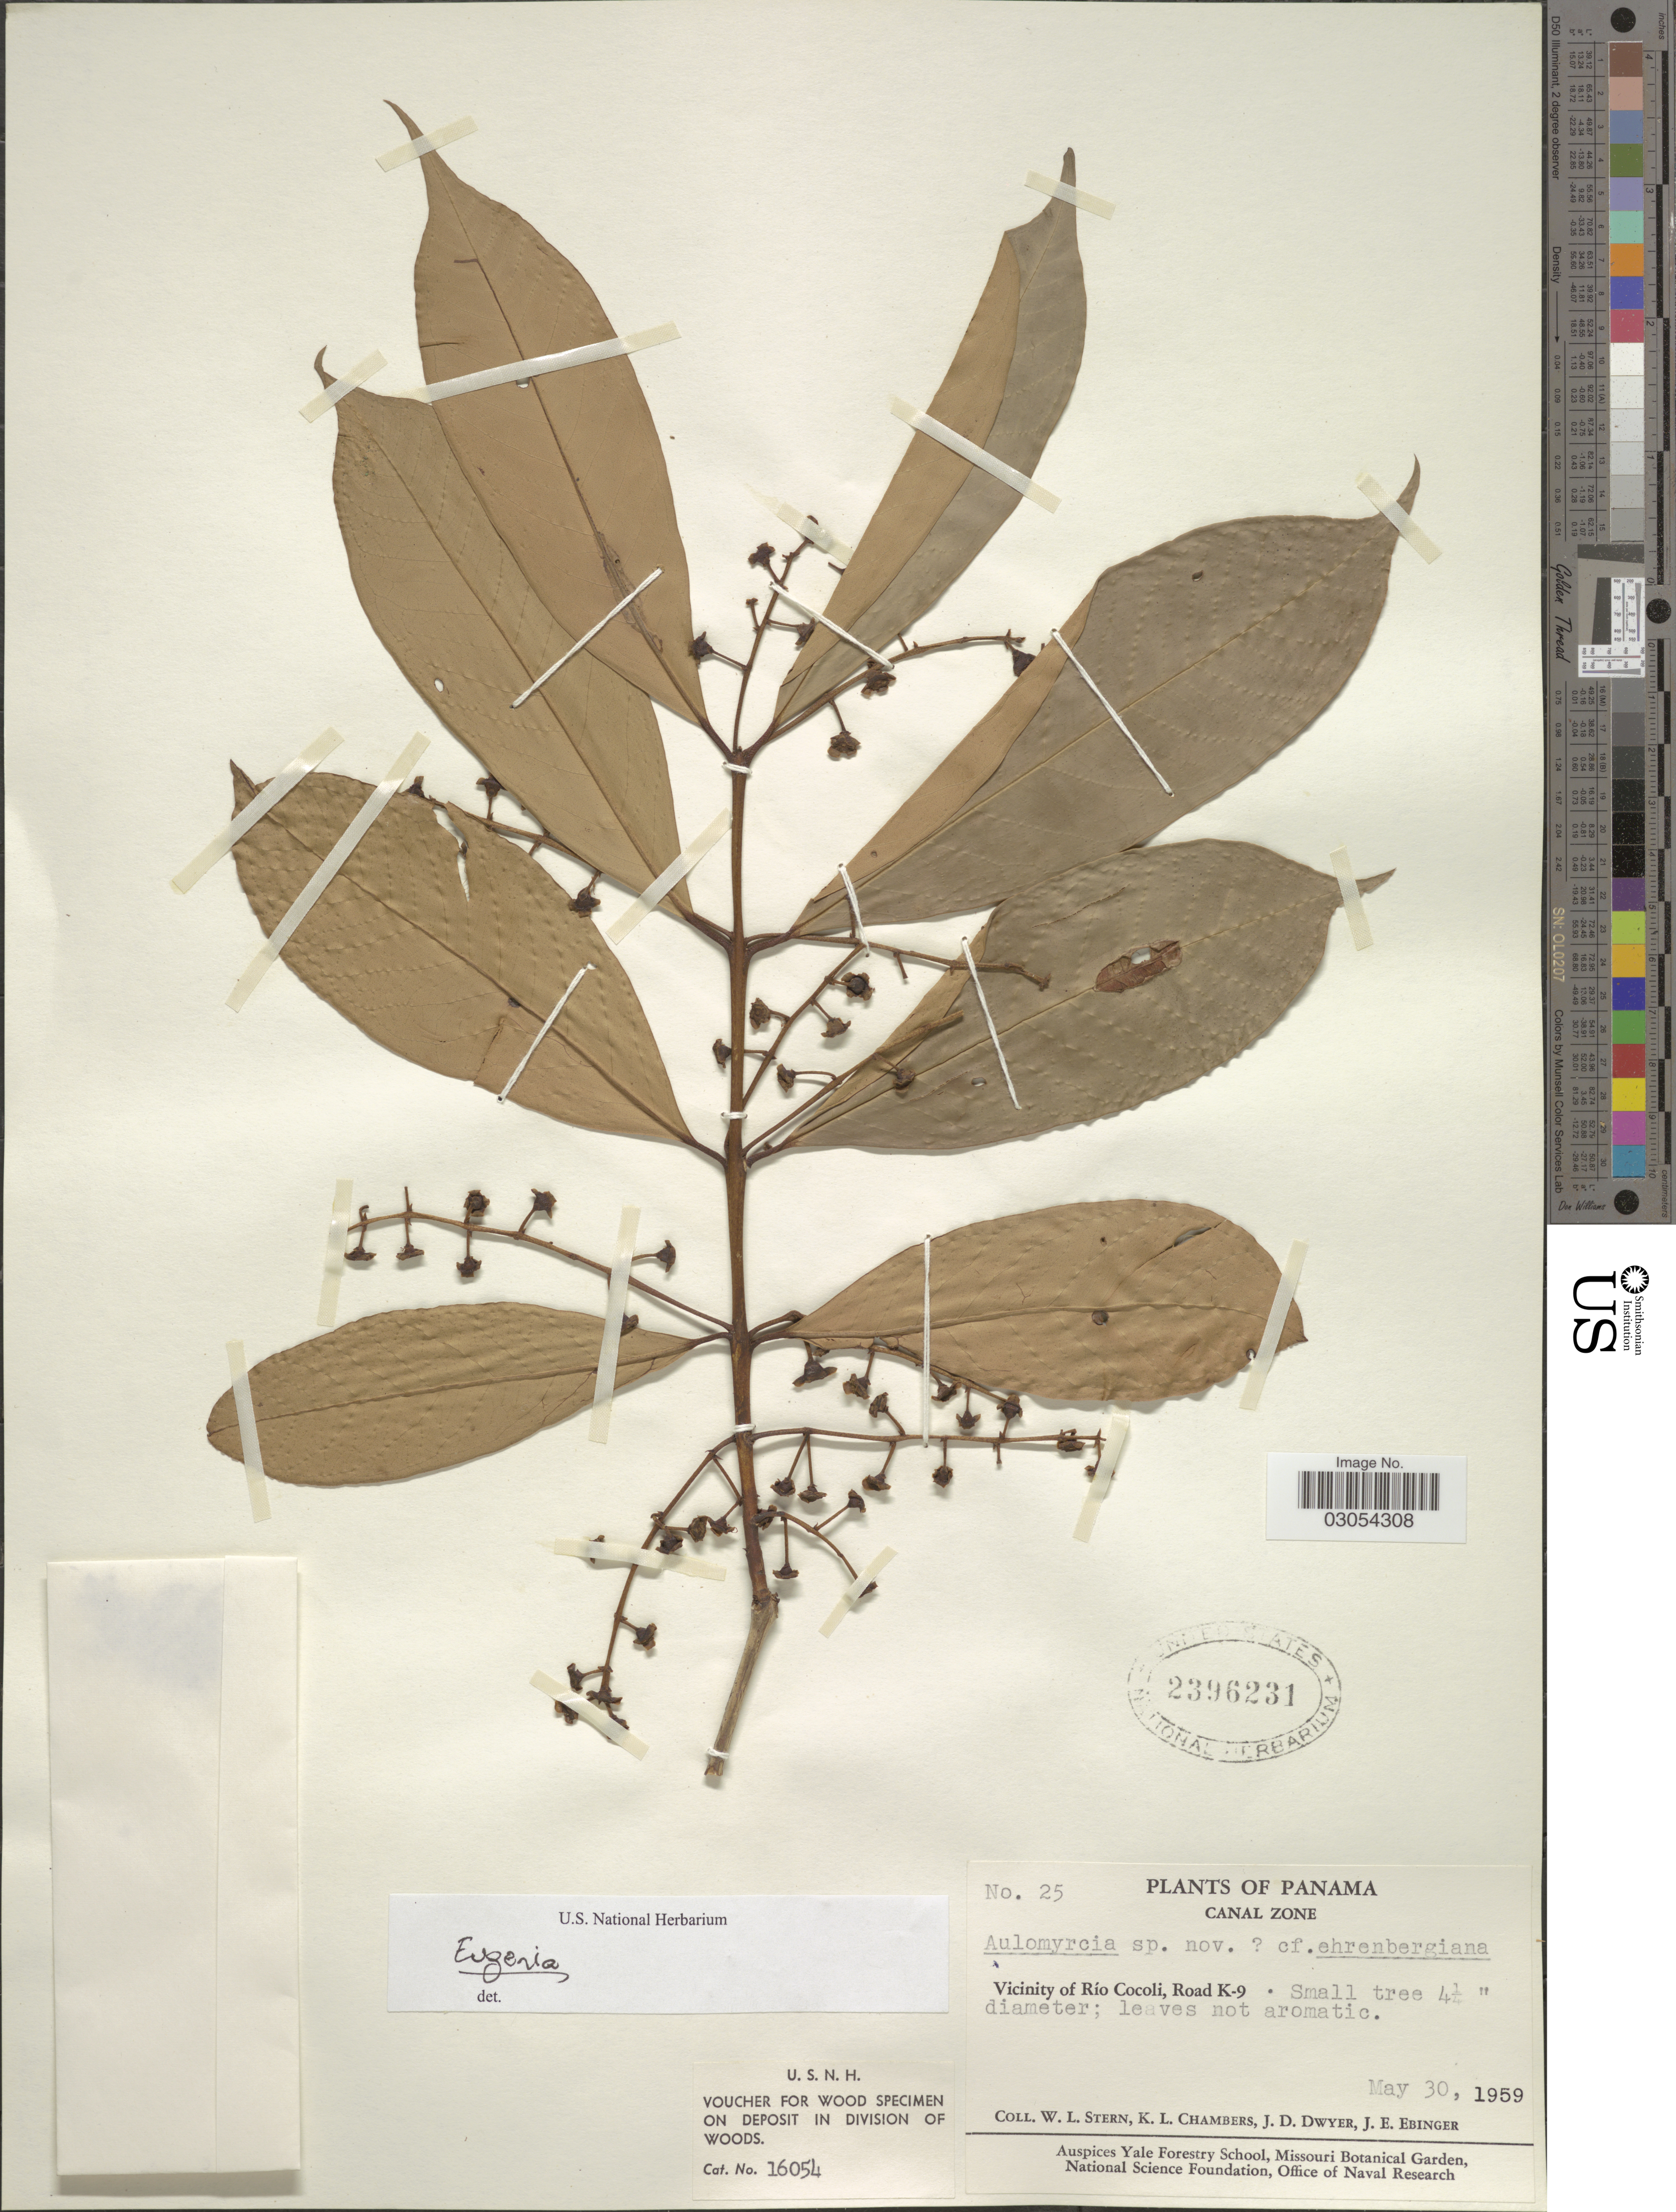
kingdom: Plantae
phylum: Tracheophyta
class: Magnoliopsida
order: Myrtales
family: Myrtaceae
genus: Eugenia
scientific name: Eugenia sp.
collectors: W. L. Stern, K. Chambers, J. D. Dwyer & J. Ebinger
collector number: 25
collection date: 1959-05-30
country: Panama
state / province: Panamá Oeste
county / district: Canal Zone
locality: Vicinity of Río Cocoli, Road K-9.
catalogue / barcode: US 2396231